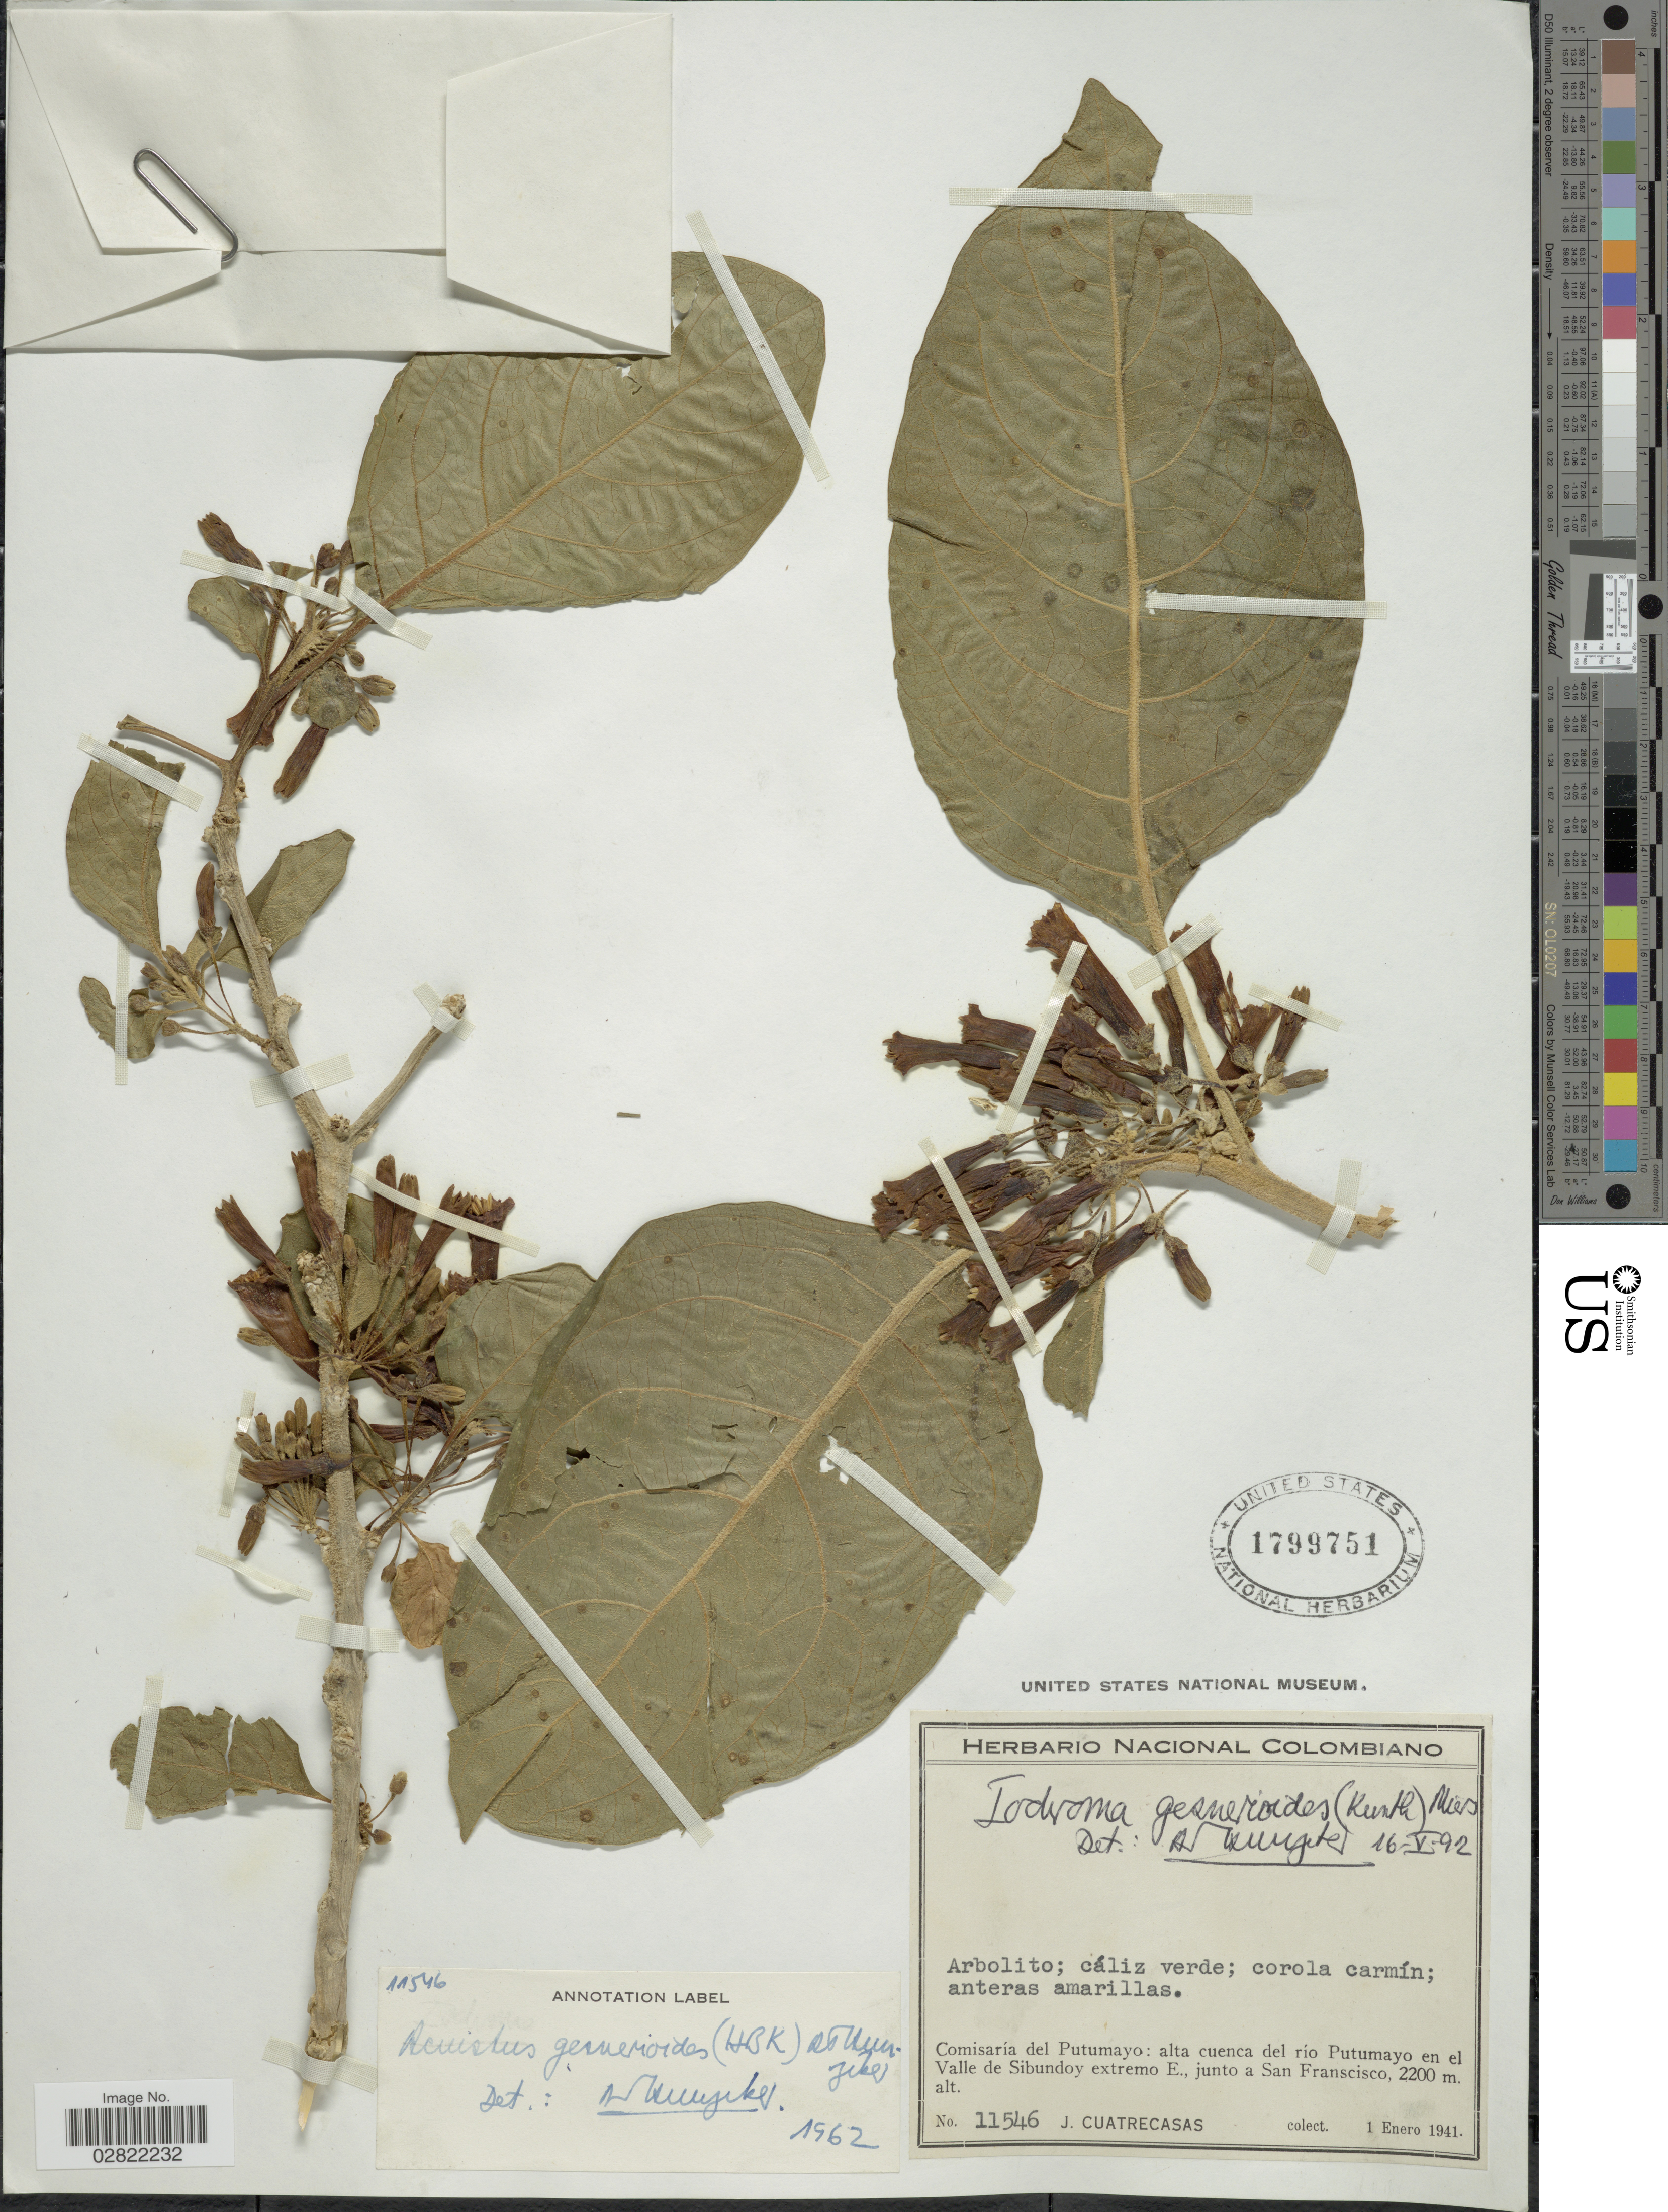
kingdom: Plantae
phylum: Tracheophyta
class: Magnoliopsida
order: Solanales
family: Solanaceae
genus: Iochroma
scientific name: Iochroma gesnerioides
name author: (Kunth) Miers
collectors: J. Cuatrecasas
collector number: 11546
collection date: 1941-01-01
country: Colombia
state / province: Putumayo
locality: Comisaría del Putumayo: alta cuenca del rio Putumayo en el Valle de Sibundoy extremo E., junto a San Franscisco.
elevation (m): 2200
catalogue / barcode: US 1799751